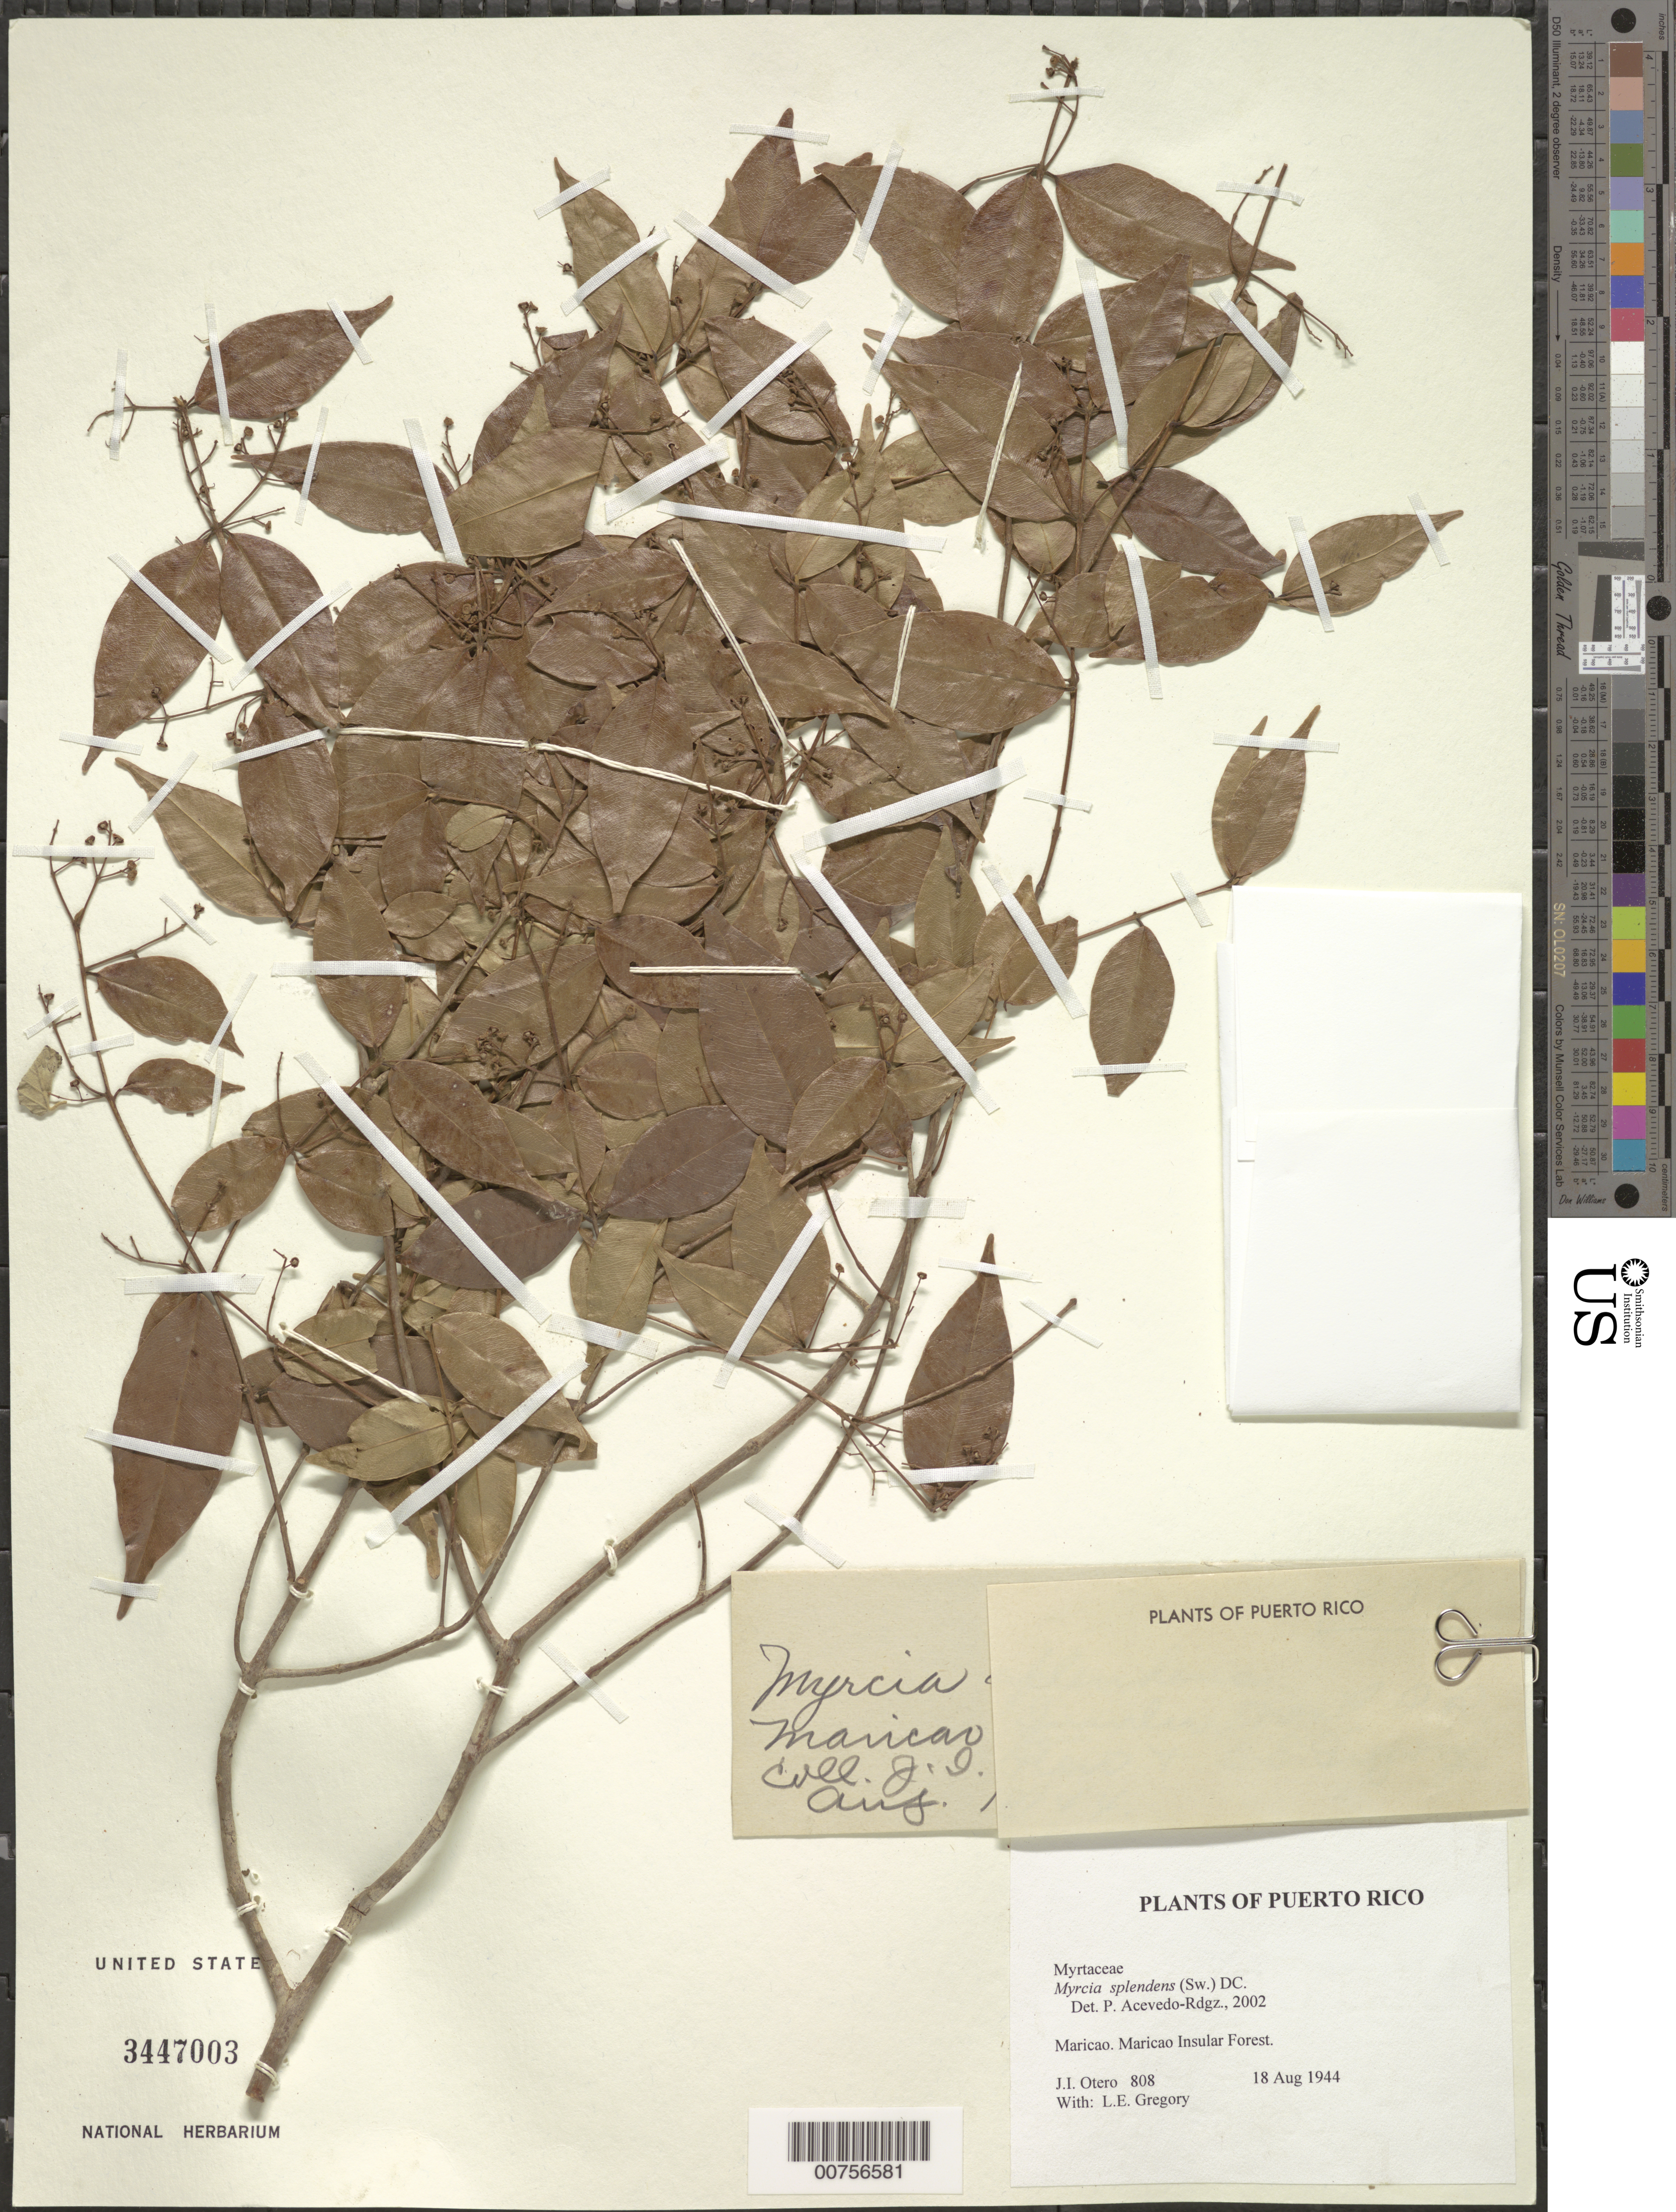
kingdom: Plantae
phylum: Tracheophyta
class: Magnoliopsida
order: Myrtales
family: Myrtaceae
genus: Myrcia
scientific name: Myrcia splendens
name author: (Sw.) DC.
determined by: Acevedo-Rodríguez, P., (BOT), Smithsonian Institution - National Museum of Natural History (UNITED STATES)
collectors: J. Otero & L. E. Gregory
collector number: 808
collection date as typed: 18 Aug 1944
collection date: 1944-08-18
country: Puerto Rico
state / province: Maricao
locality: Maricao. Maricao Insular Forest.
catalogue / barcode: US 3447003